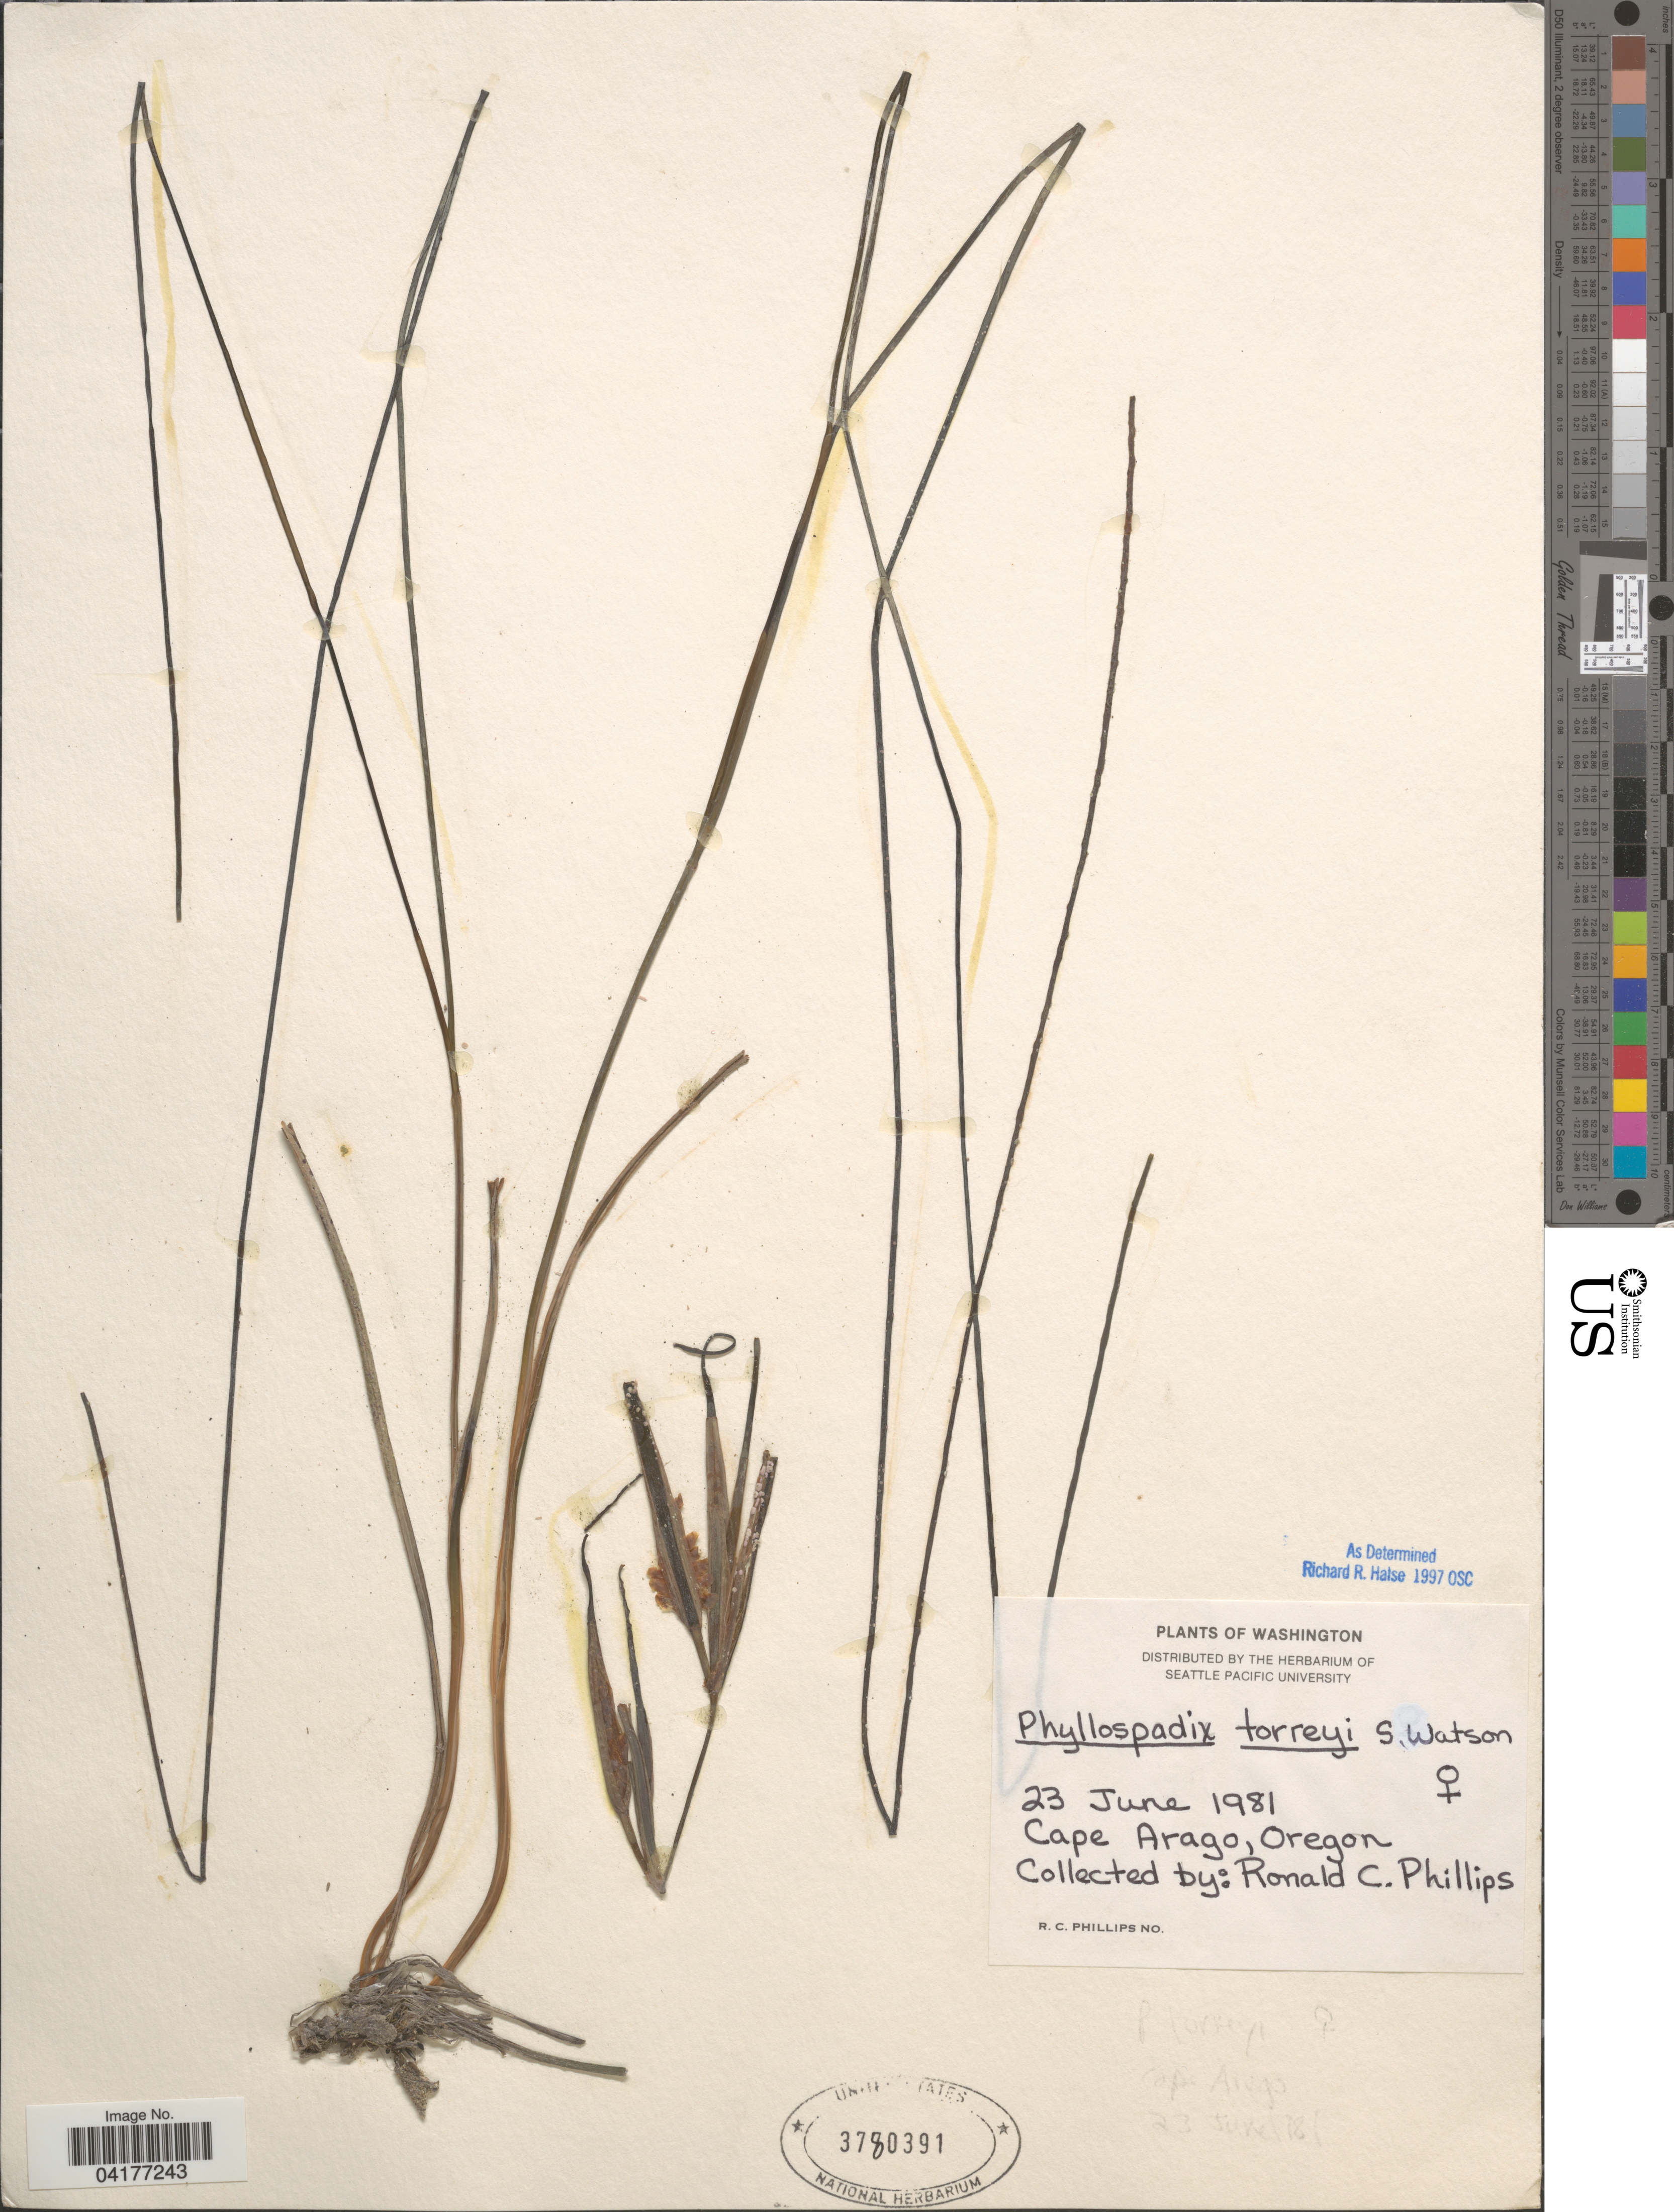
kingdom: Plantae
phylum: Tracheophyta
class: Liliopsida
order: Alismatales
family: Zosteraceae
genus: Phyllospadix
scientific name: Phyllospadix torreyi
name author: S. Watson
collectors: R. C. Phillips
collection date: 1981-06-23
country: United States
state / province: Oregon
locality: Cape Arago.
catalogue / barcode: US 3780391